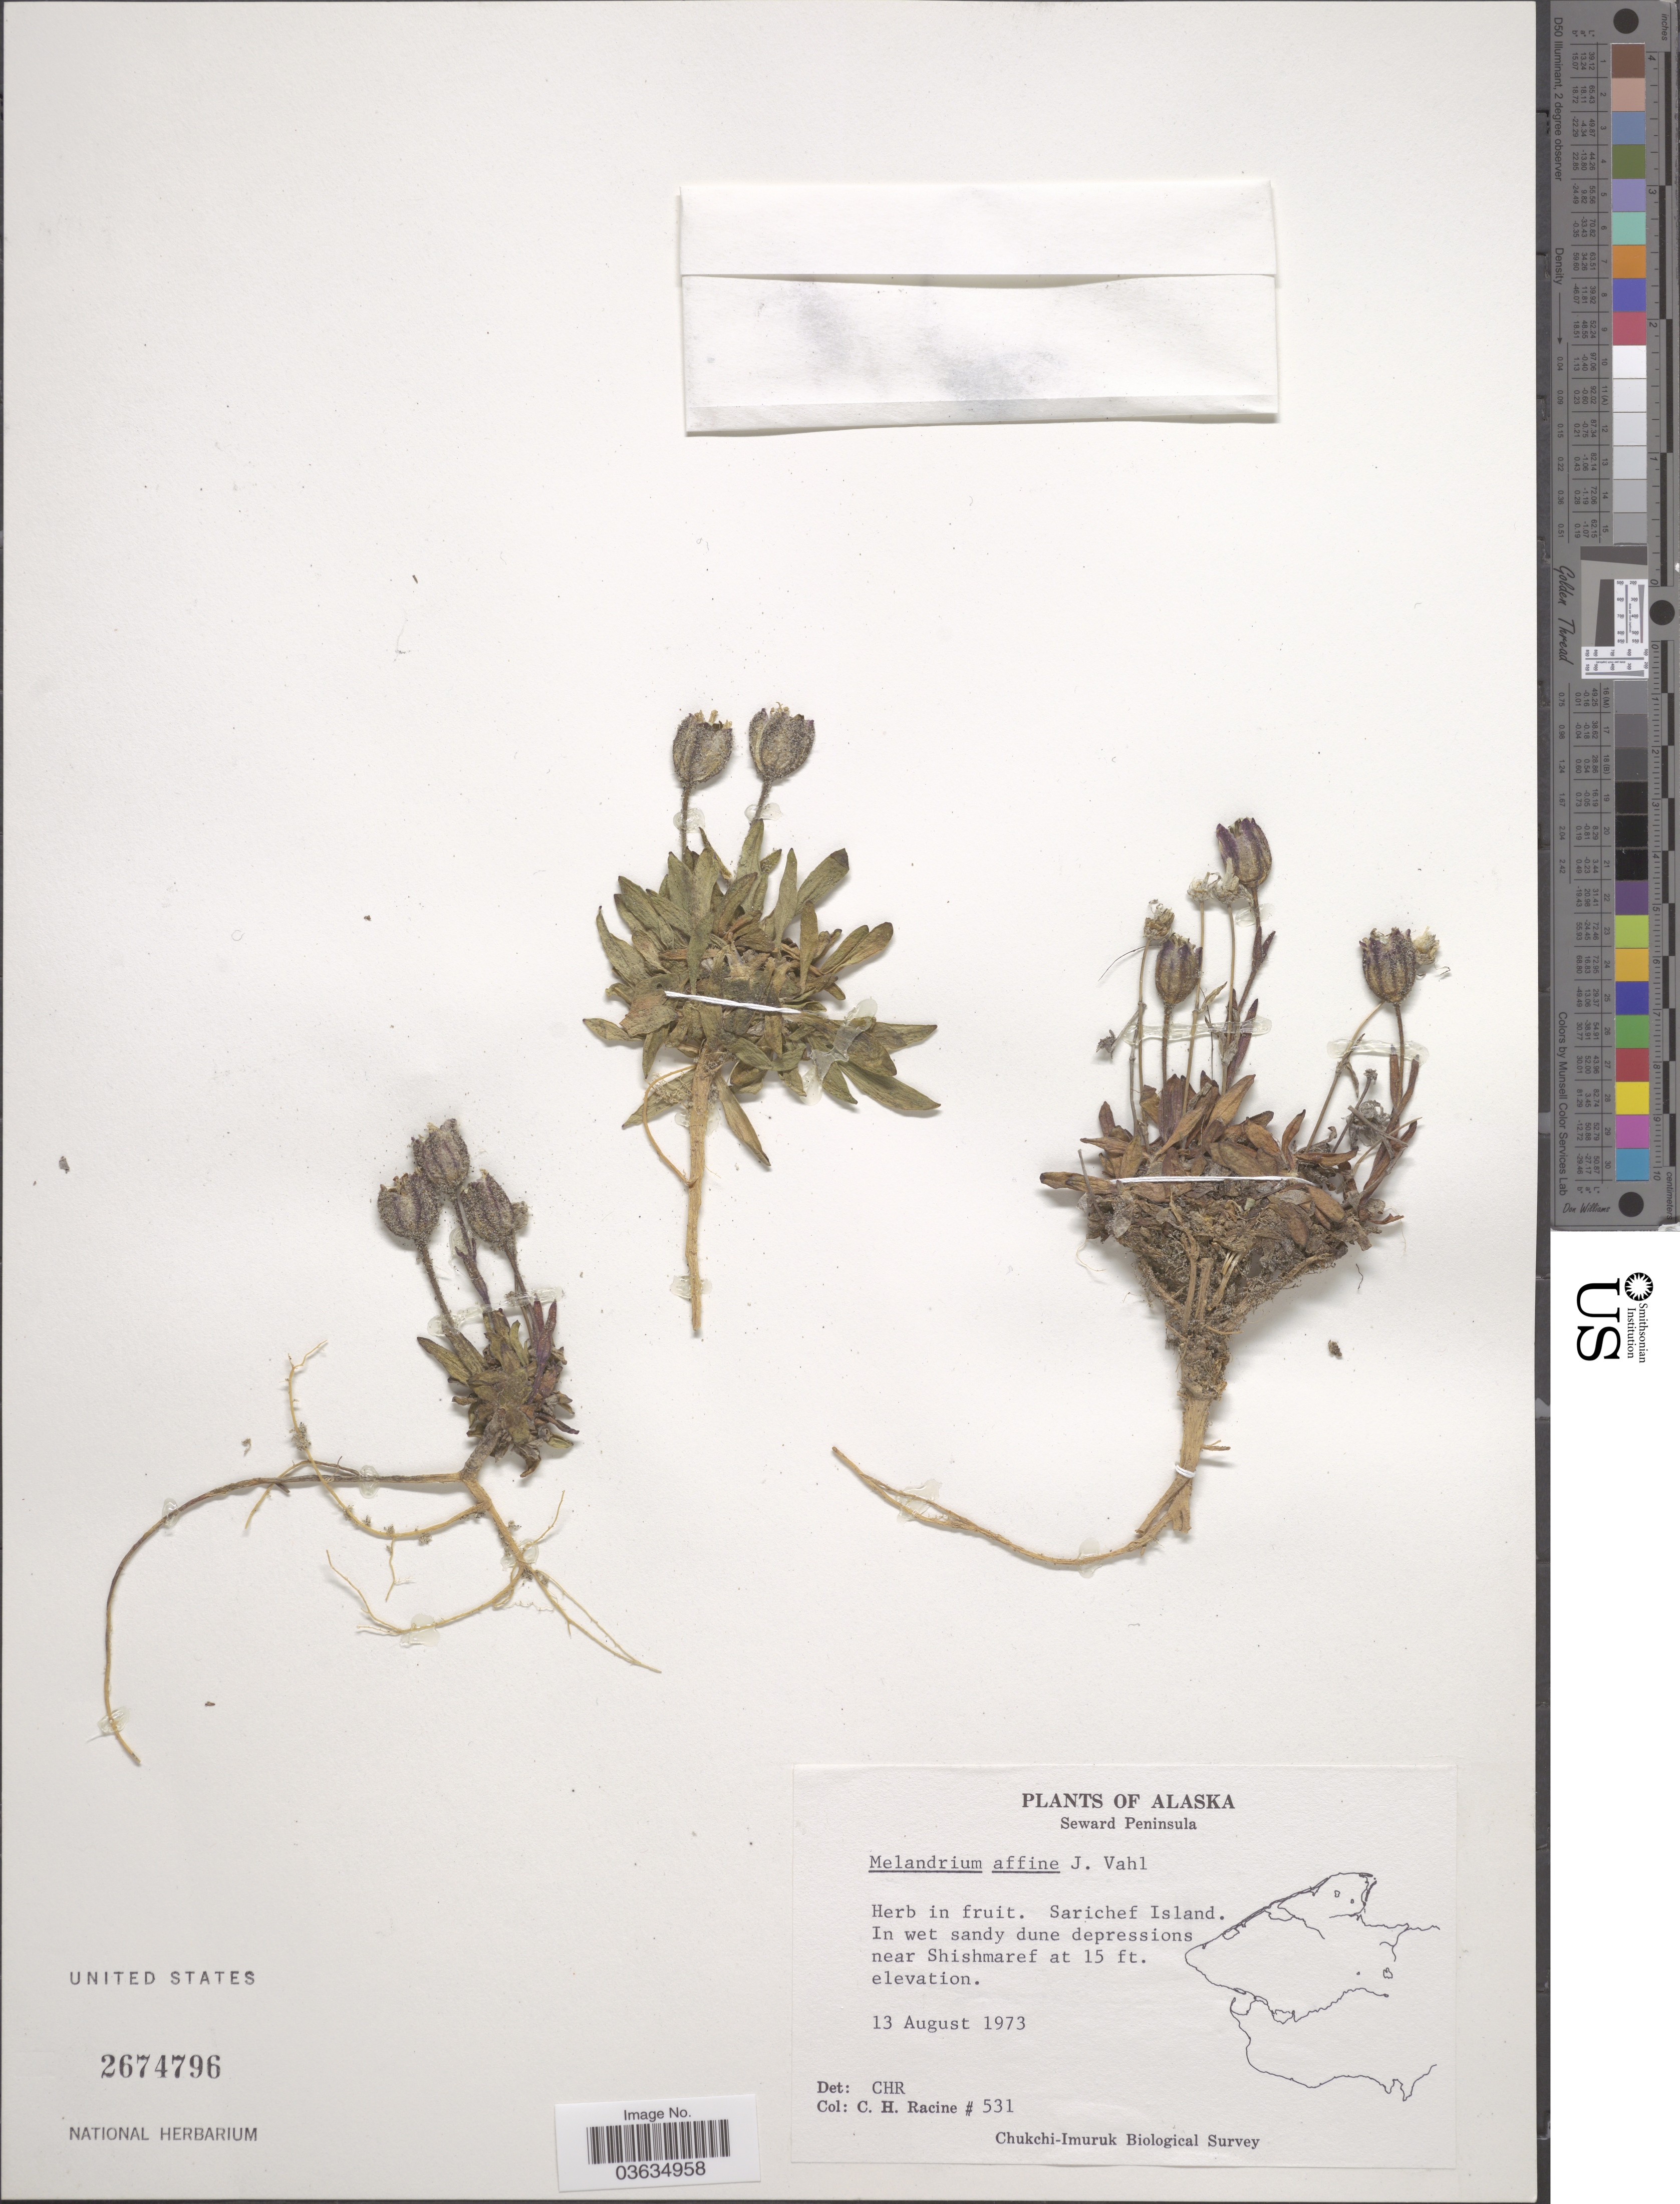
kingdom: Plantae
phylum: Tracheophyta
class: Magnoliopsida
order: Caryophyllales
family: Caryophyllaceae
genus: Silene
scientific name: Silene involucrata subsp. tenella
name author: (Tolm.) Bocquet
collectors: C. Racine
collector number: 531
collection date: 1973-08-13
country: United States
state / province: Alaska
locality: Seward Peninsula. Sarichef Island. In wet sandy dune depressions near Shishmaref.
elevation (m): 5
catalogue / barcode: US 2674796